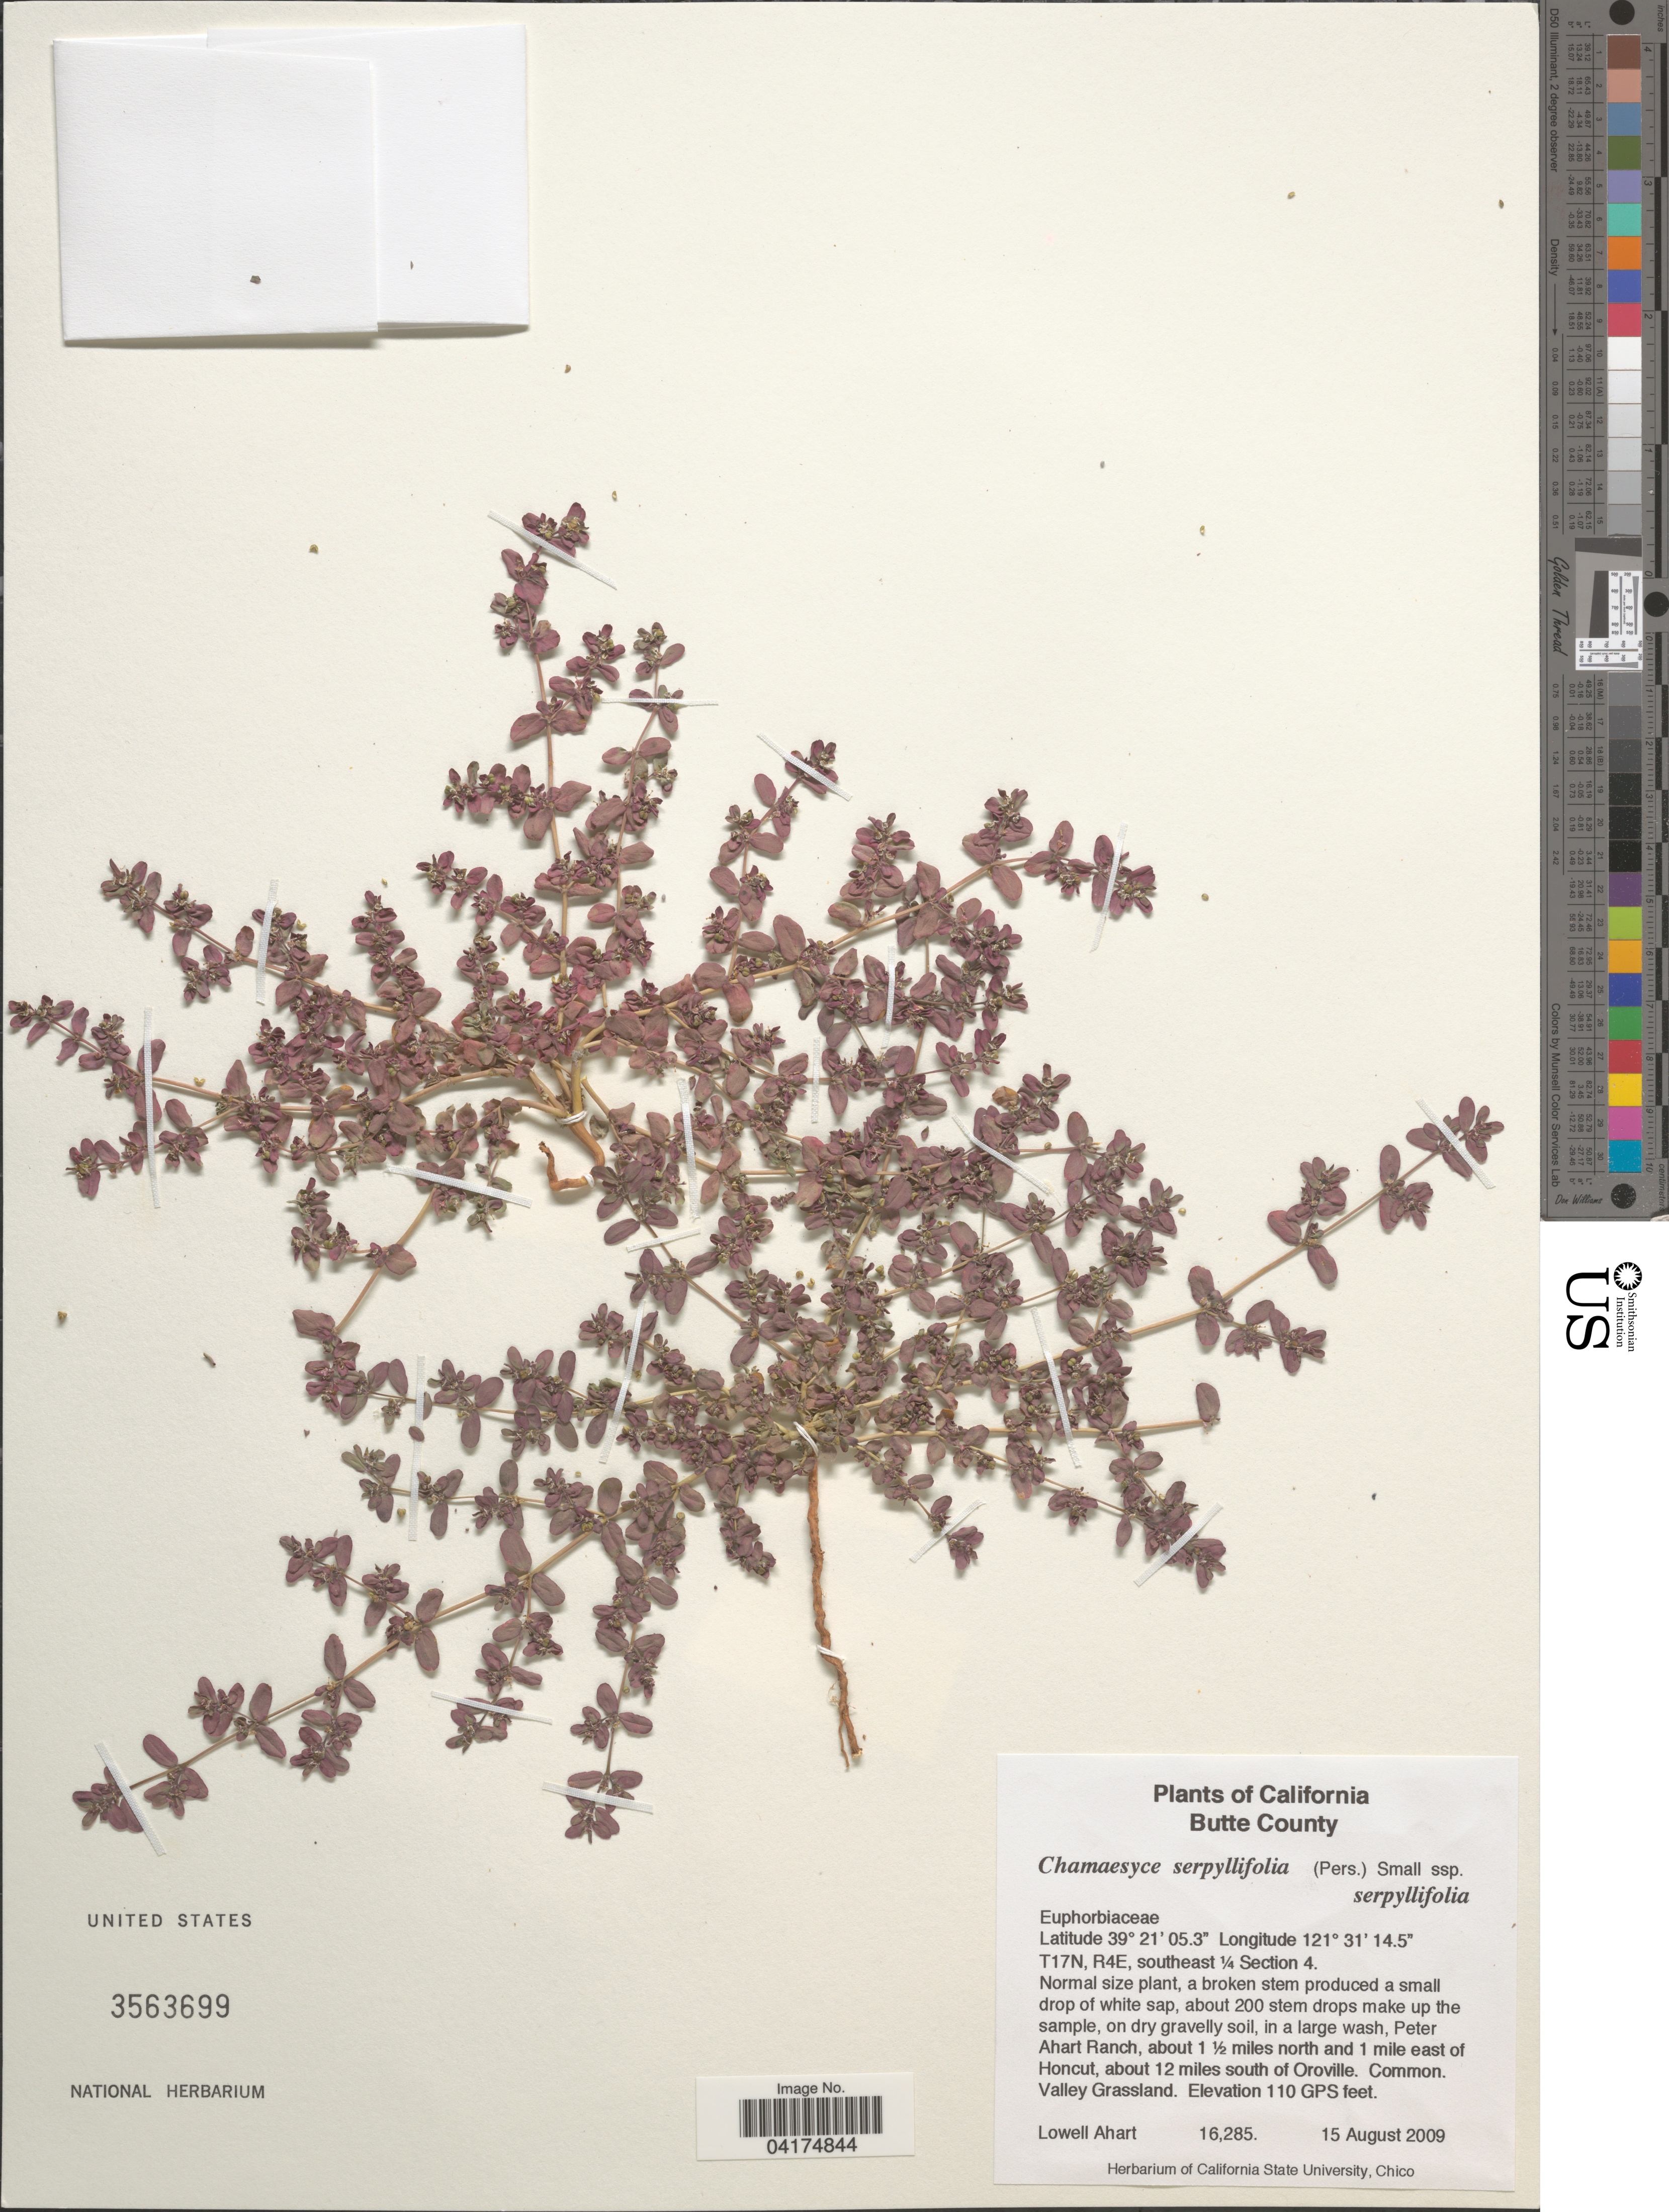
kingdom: Plantae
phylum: Tracheophyta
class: Magnoliopsida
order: Malpighiales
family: Euphorbiaceae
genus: Chamaesyce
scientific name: Chamaesyce serpyllifolia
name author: (Pers.) Small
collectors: L. Ahart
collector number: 16285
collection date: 2009-08-15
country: United States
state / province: California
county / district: Butte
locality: Butte County. T17N, R4E, southeast ¼ Section 4. Peter Ahart Ranch, about 1½ miles north and 1 mile east of Honcut, about 12 miles south of Oroville.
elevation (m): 34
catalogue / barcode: US 3563699